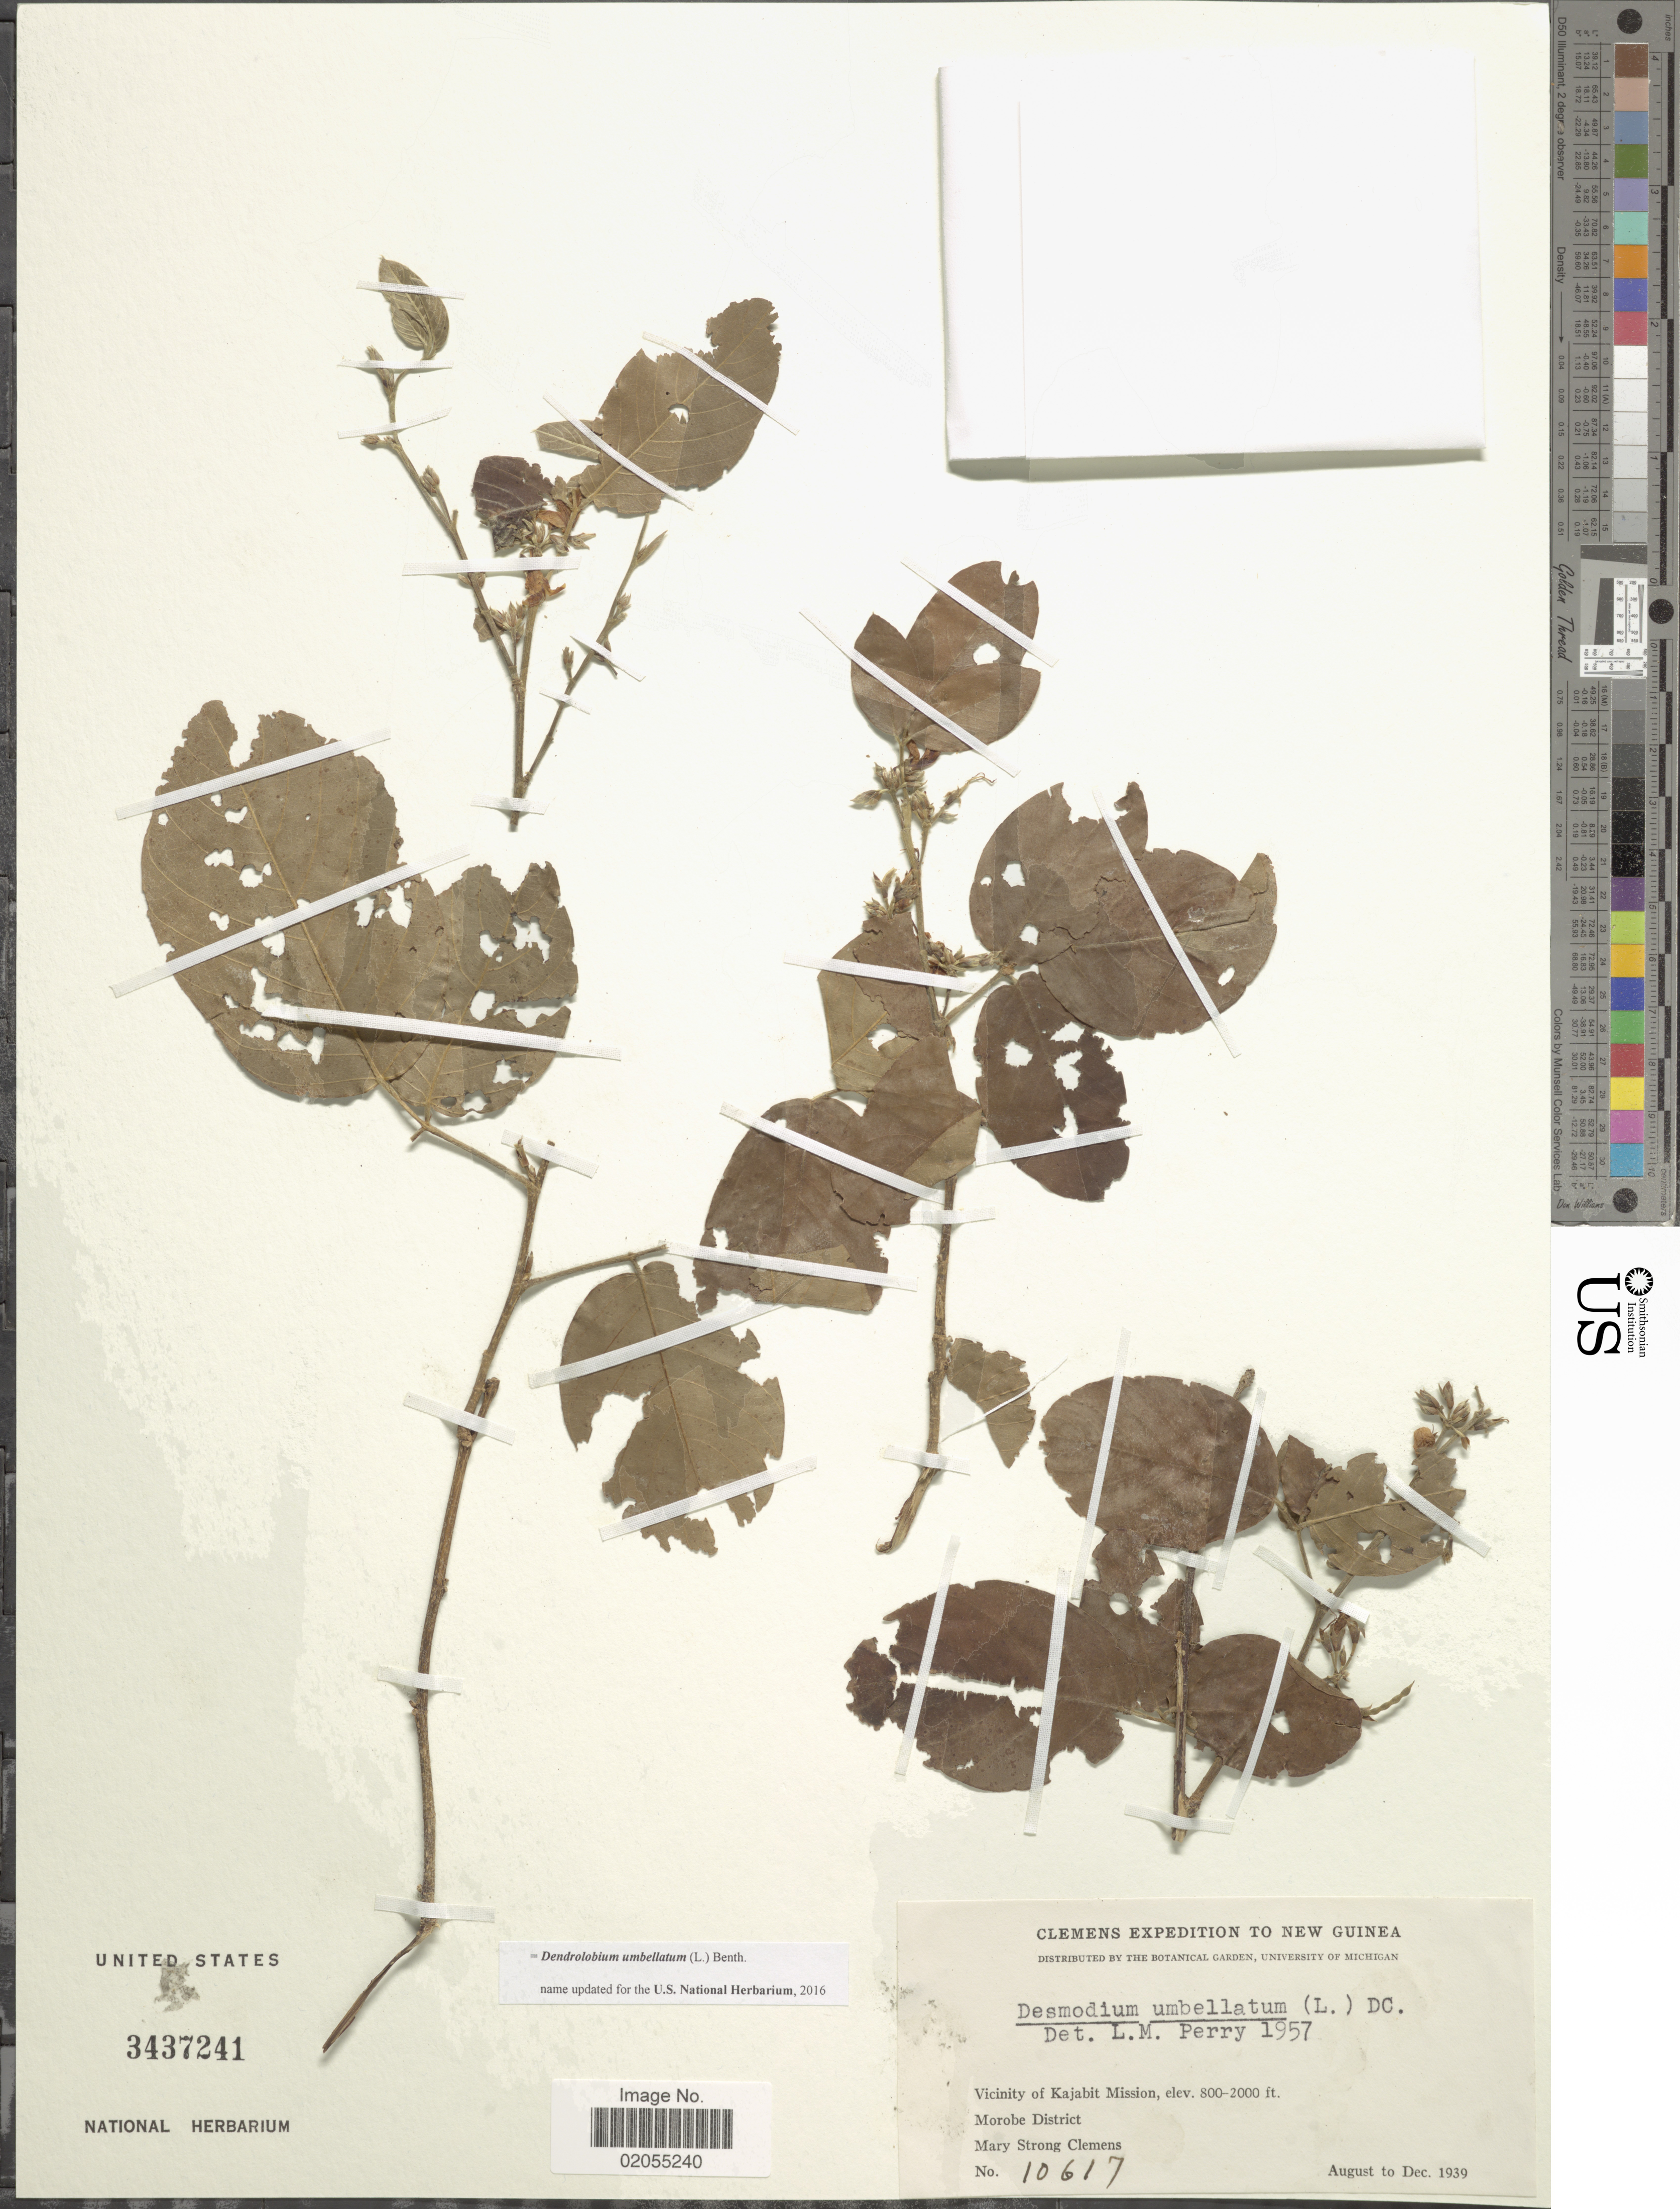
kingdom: Plantae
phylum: Tracheophyta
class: Magnoliopsida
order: Fabales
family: Fabaceae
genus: Dendrolobium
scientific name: Dendrolobium umbellatum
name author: (L.) Benth.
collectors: M. S. Clemens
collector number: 10617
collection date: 1939-08/1939-12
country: Papua New Guinea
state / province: Morobe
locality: New Guinea, Vicinity of Kajabit Mission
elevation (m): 244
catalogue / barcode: US 3437241